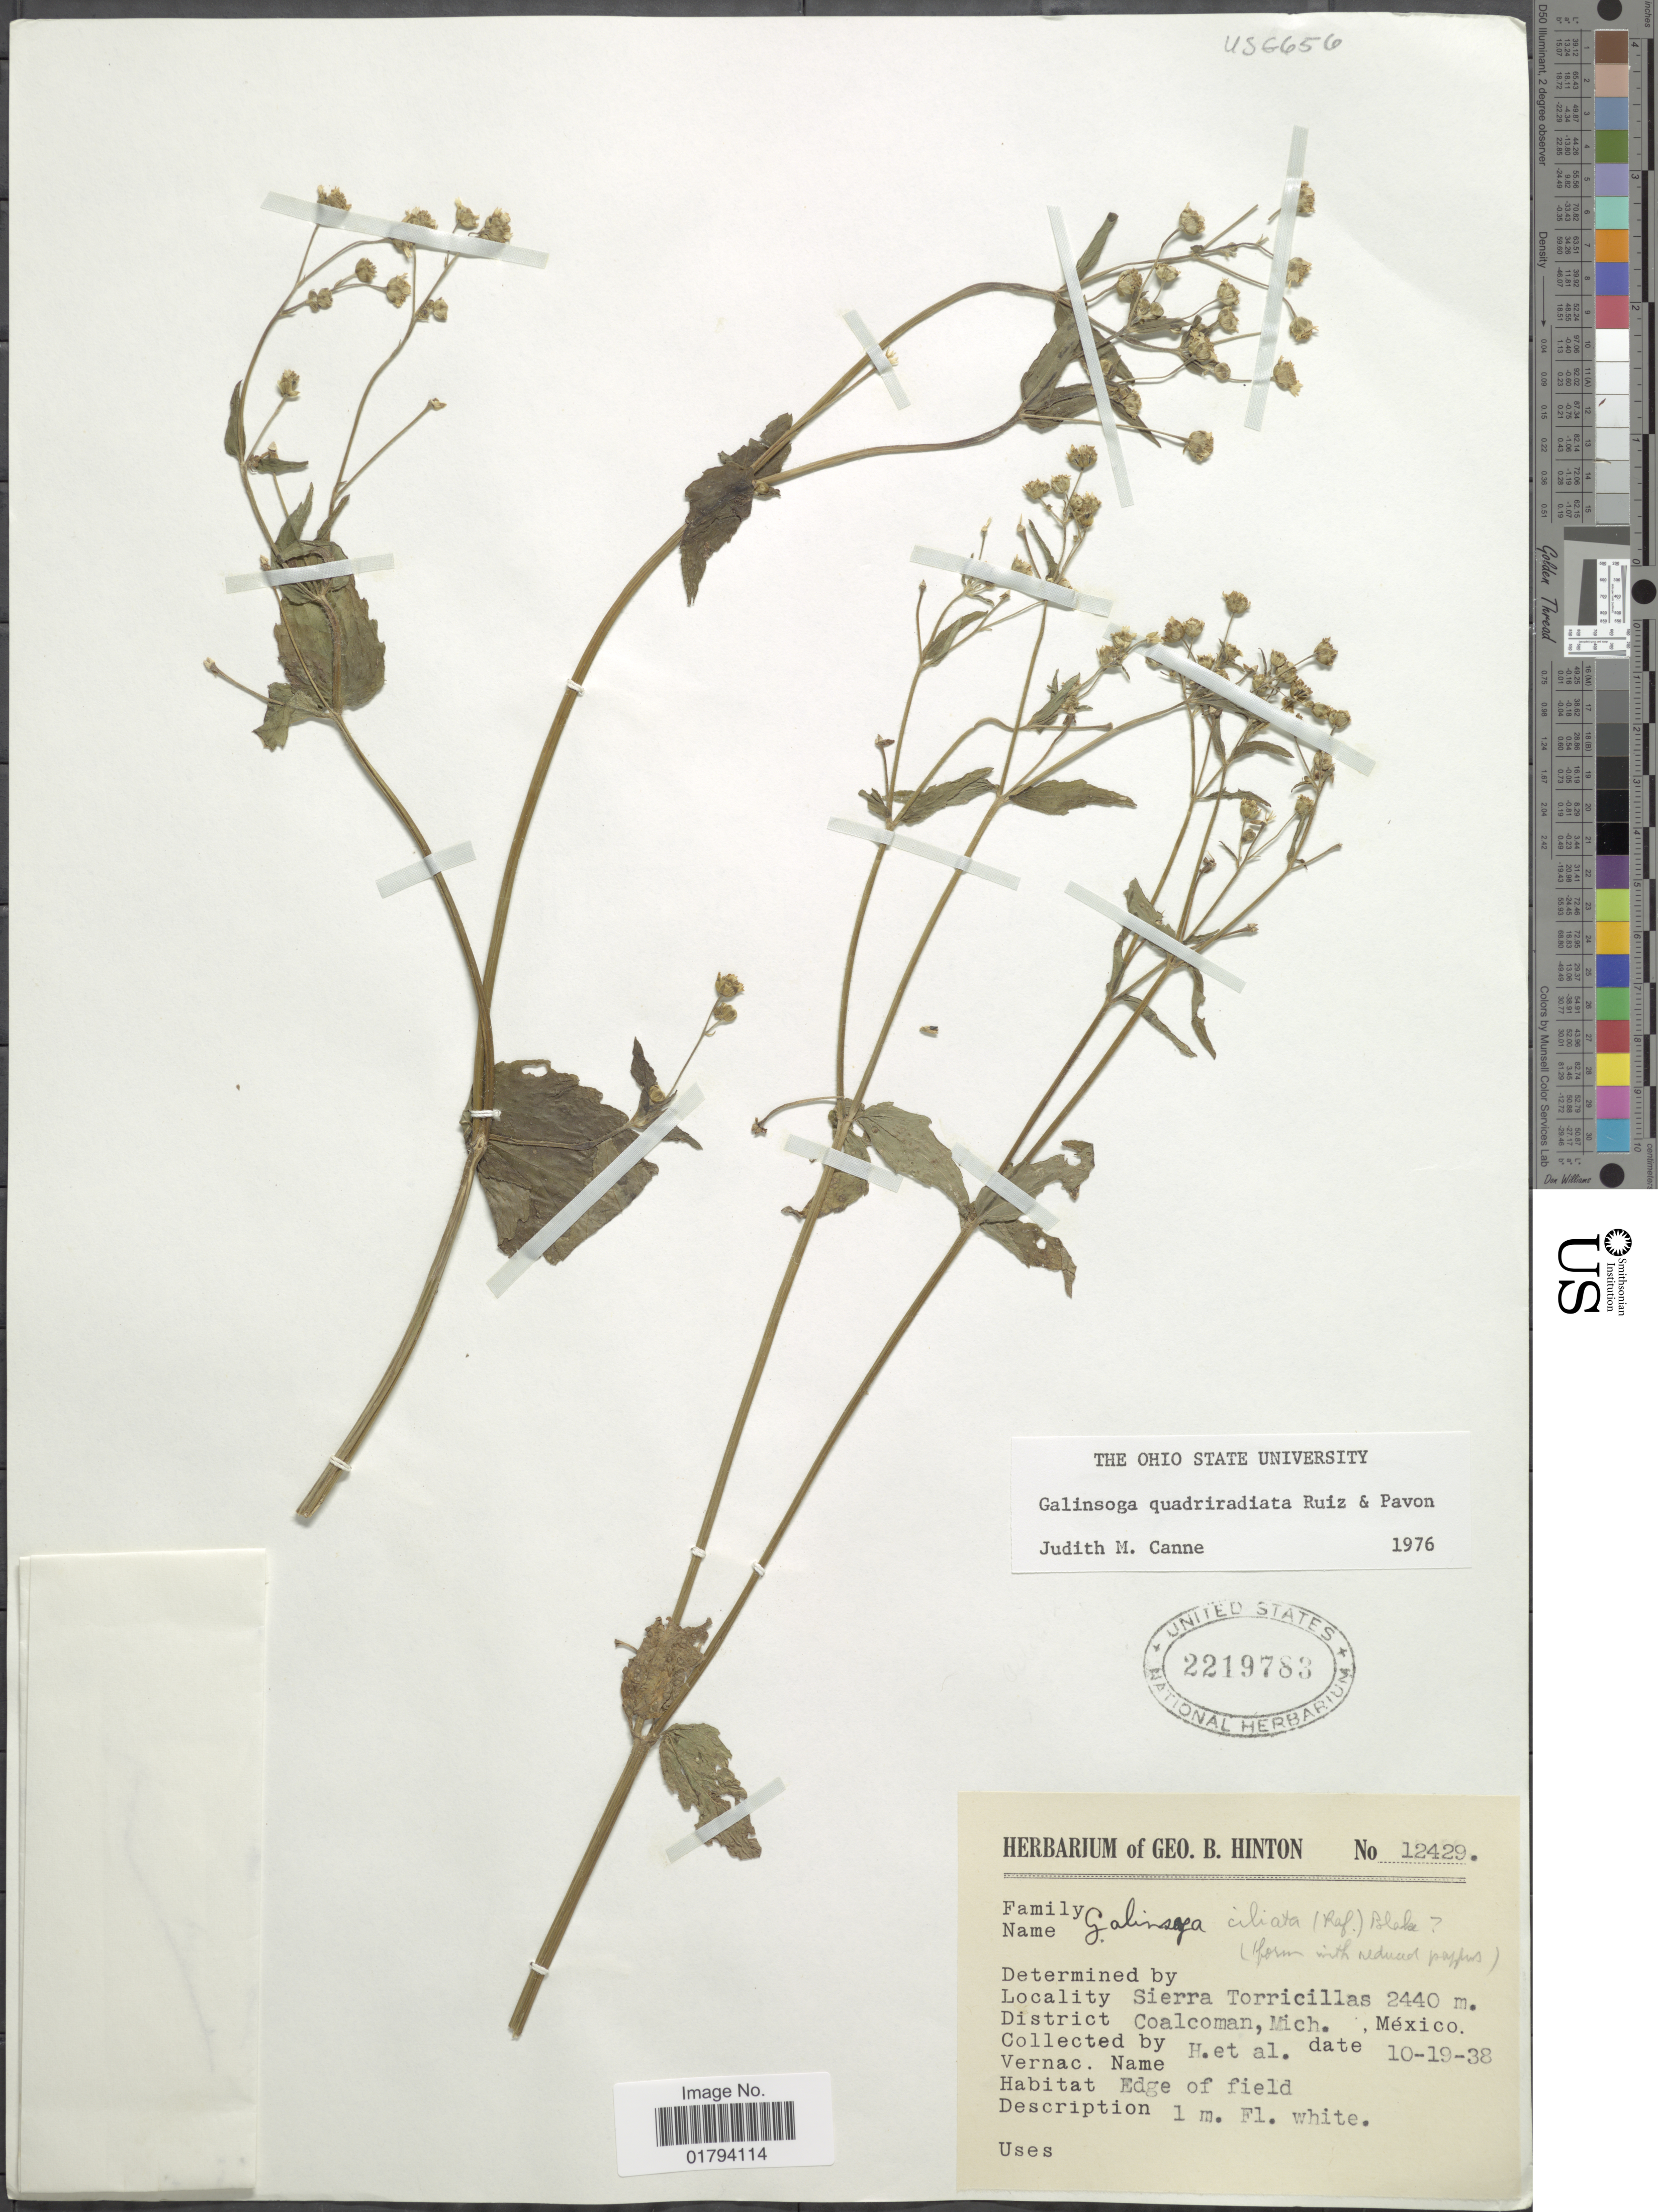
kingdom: Plantae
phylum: Tracheophyta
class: Magnoliopsida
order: Asterales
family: Asteraceae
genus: Galinsoga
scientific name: Galinsoga quadriradiata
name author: Ruiz & Pav.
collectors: G. B. Hinton & et al.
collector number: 12429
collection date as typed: Transcribed d/m/y: 19/10/38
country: Mexico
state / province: Michoacán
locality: Sierra Torricillas, District Coalcoman, edge of field.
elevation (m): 2440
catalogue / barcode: US 2219783